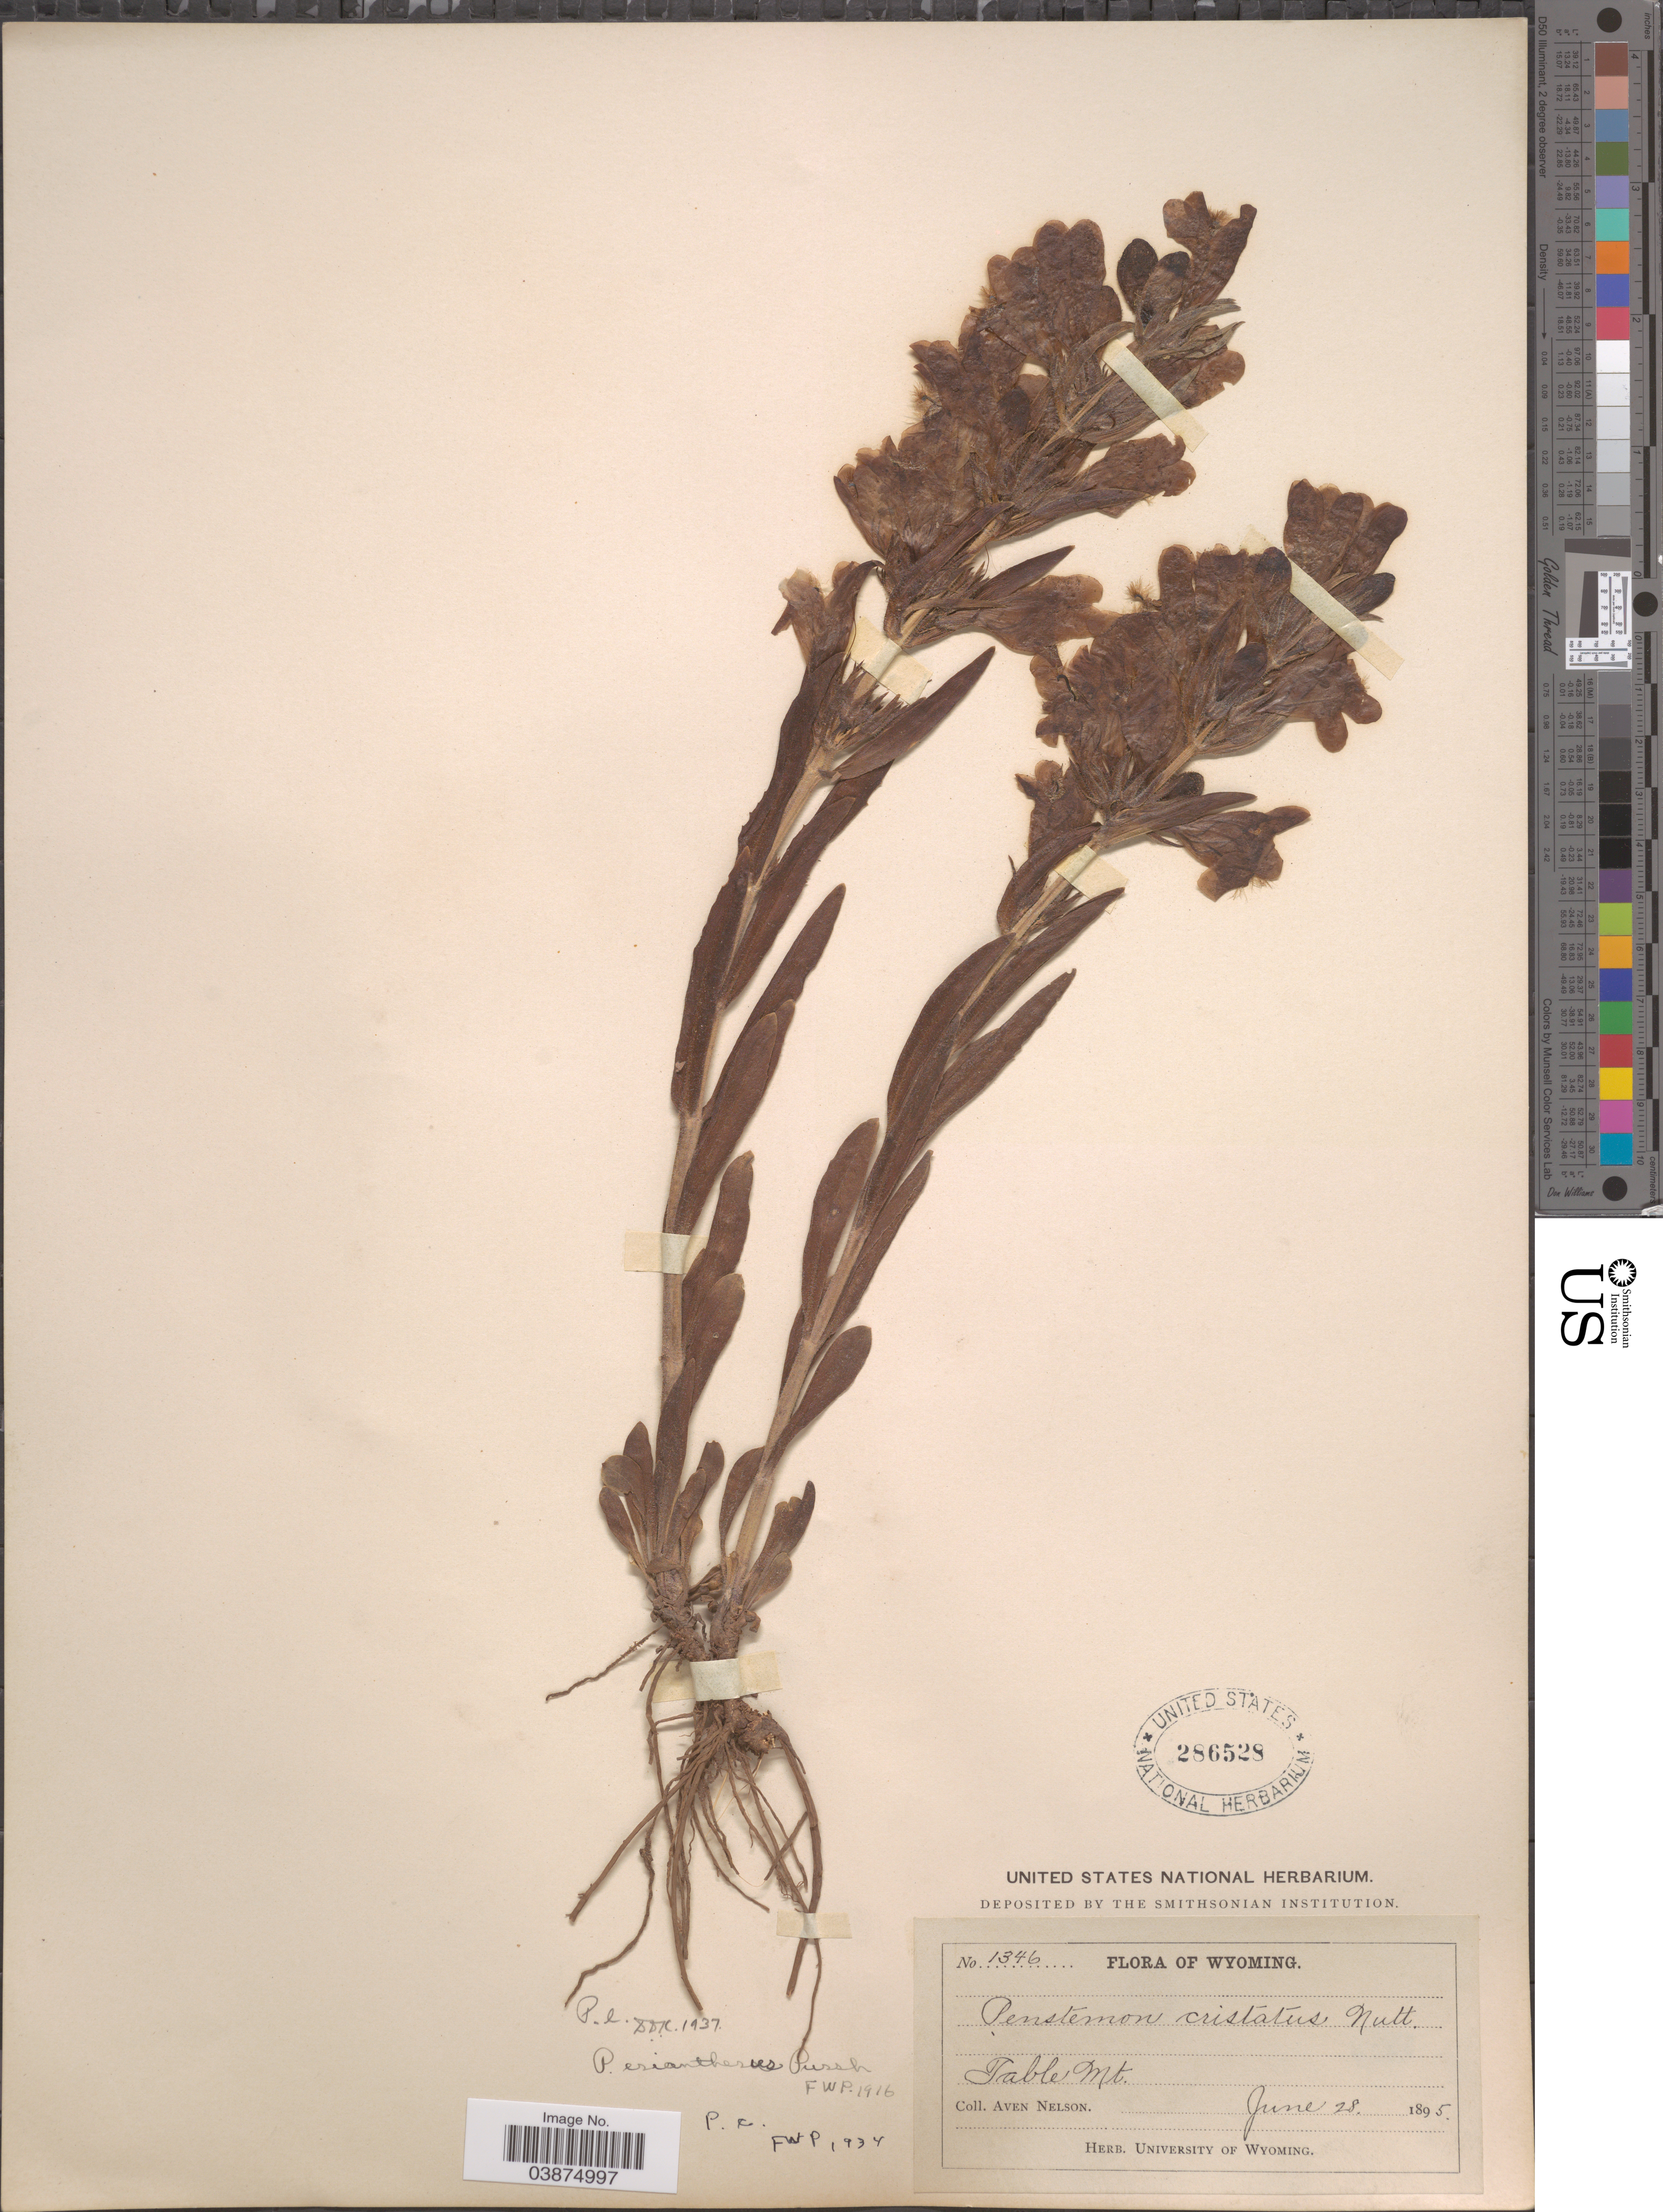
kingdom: Plantae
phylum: Tracheophyta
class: Magnoliopsida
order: Lamiales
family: Plantaginaceae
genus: Penstemon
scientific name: Penstemon eriantherus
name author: Pursh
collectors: A. Nelson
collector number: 1346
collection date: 1895-06-28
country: United States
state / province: Wyoming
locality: Table Mt.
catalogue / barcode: US 286528